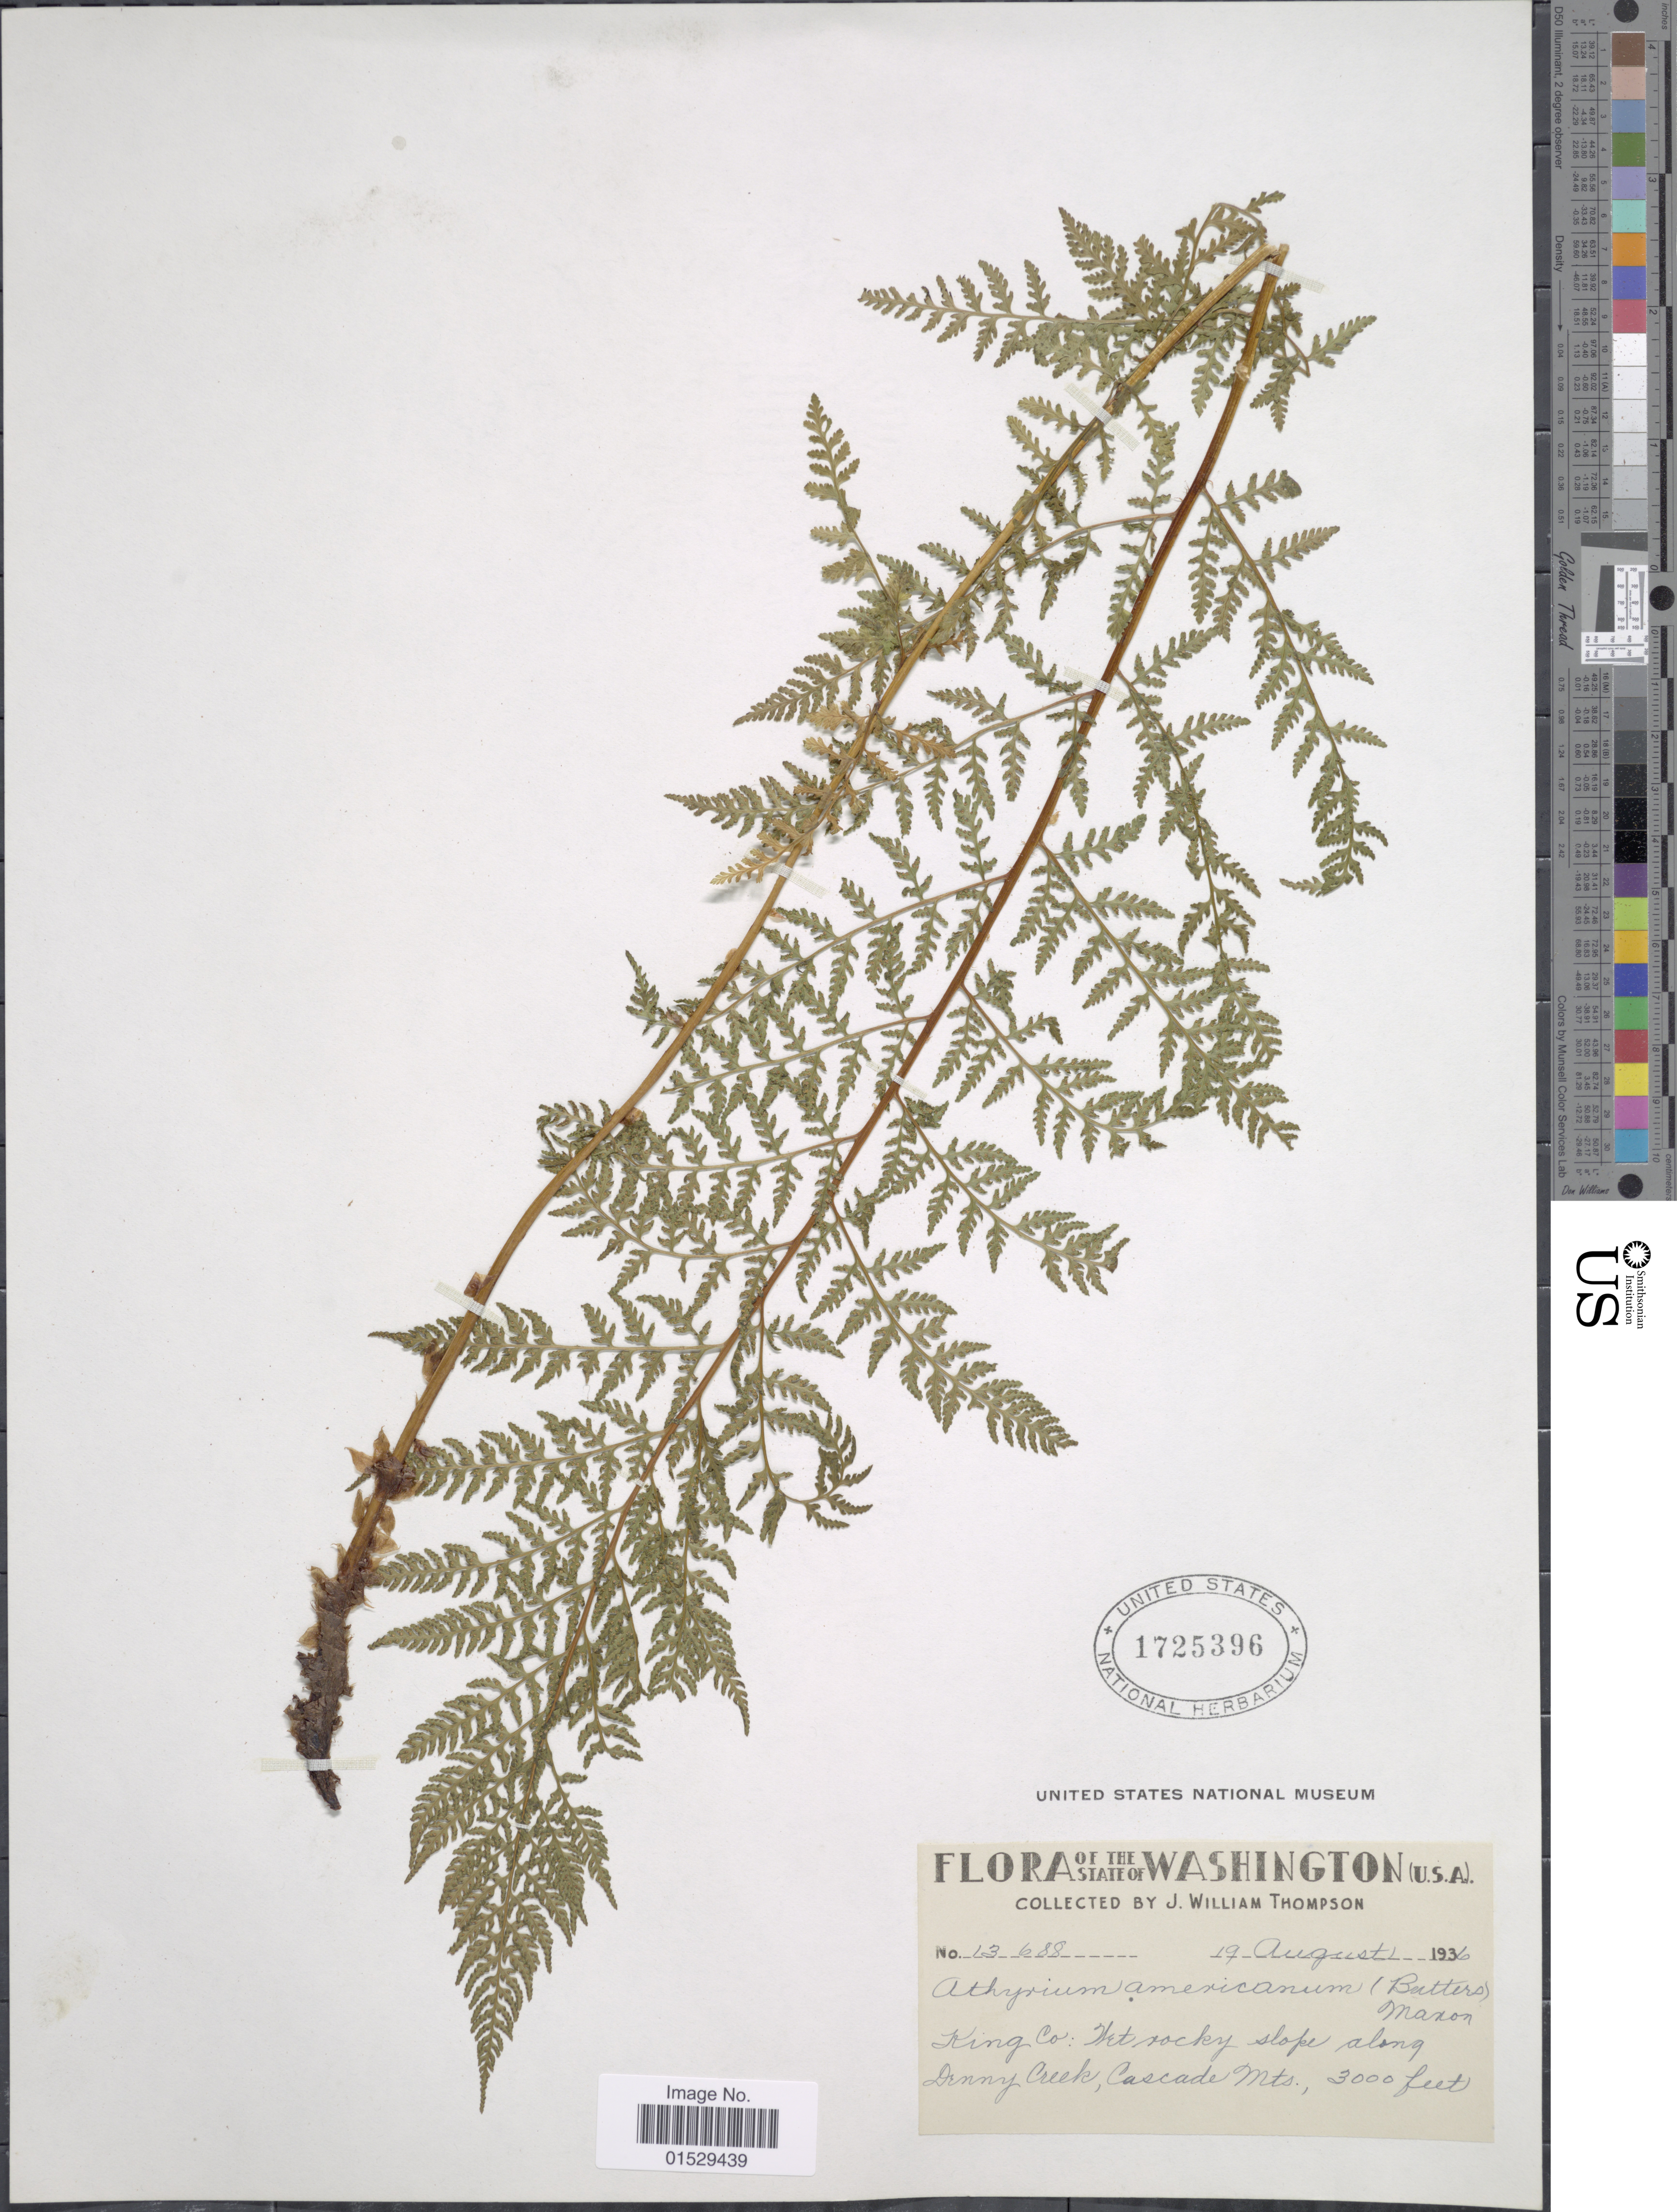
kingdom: Plantae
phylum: Tracheophyta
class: Polypodiopsida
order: Polypodiales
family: Athyriaceae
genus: Athyrium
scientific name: Athyrium distentifolilum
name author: Tausch ex Opiz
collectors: J. W. Thompson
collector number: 13688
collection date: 1936-08-19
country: United States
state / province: Washington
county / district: King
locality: State of Washington (U.S.A.), King Co: wet rocky slope along Denny Creek, Cascade Mts.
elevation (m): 914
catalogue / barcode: US 1725396